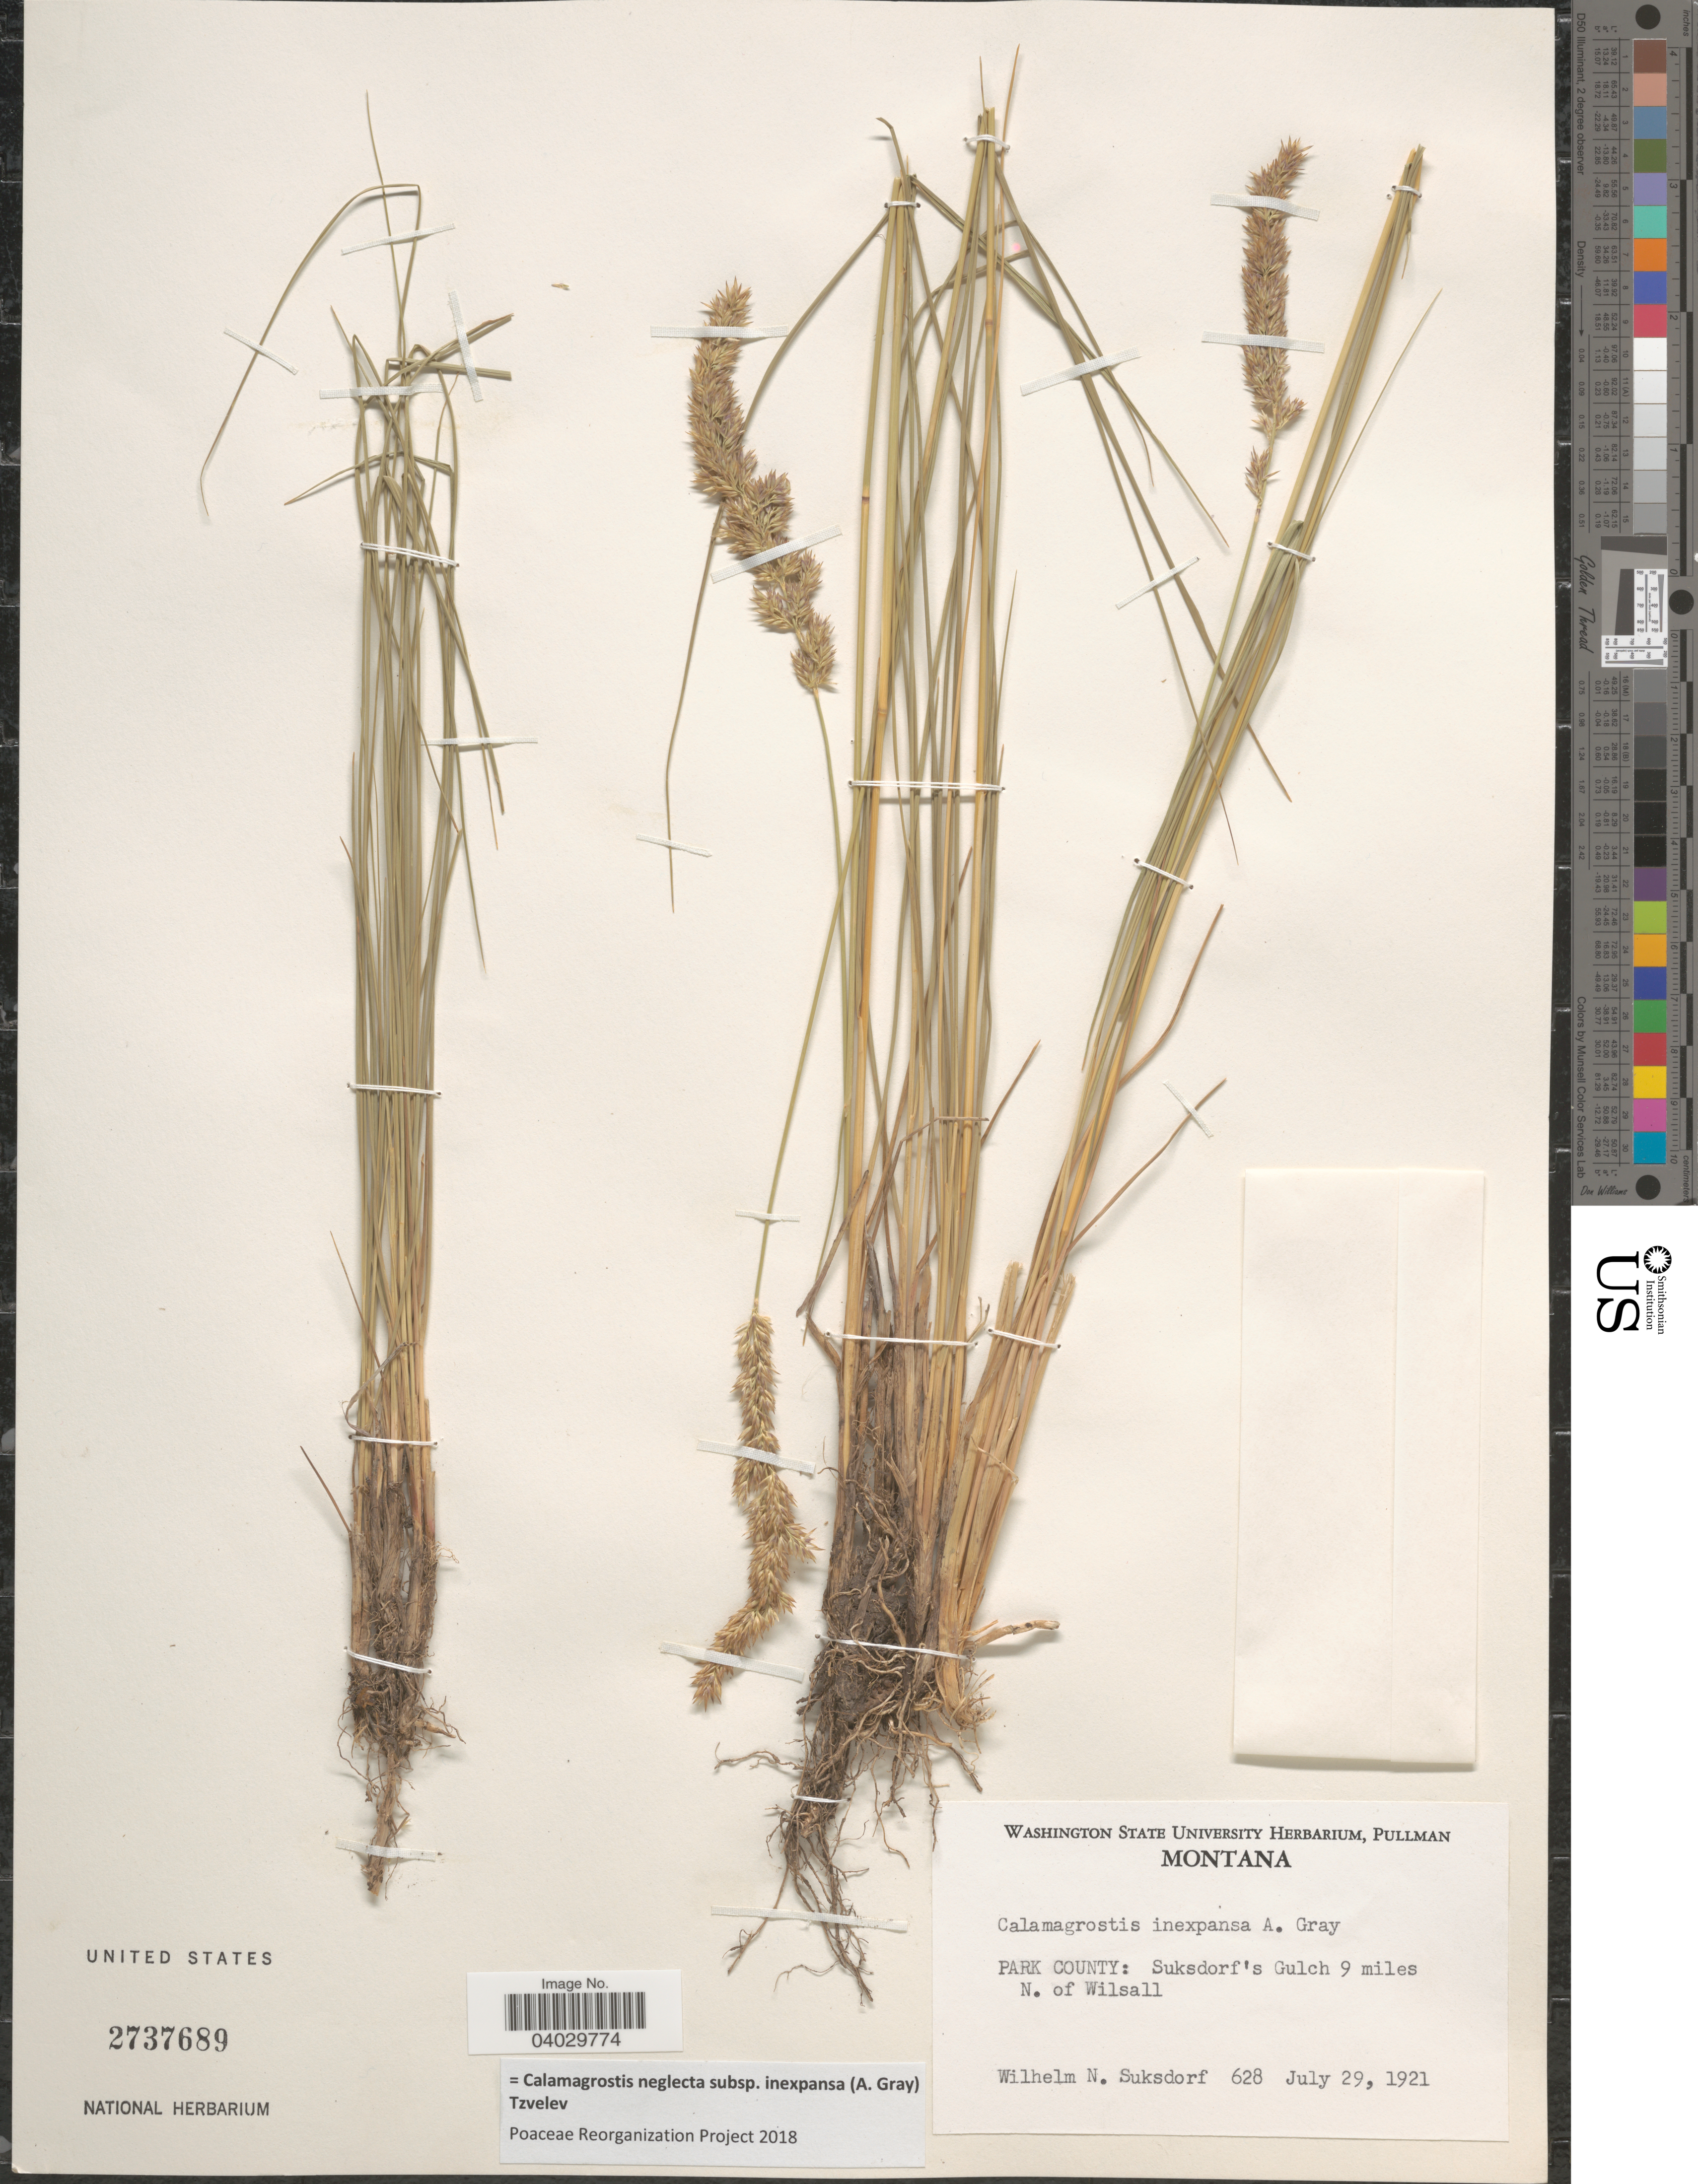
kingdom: Plantae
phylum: Tracheophyta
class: Liliopsida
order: Poales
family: Poaceae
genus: Calamagrostis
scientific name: Calamagrostis neglecta subsp. inexpansa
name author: (A. Gray) Tzvelev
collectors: W. N. Suksdorf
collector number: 628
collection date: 1921-07-29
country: United States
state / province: Montana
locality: Park County: Suksdorf's Gulch 9 miles N. of Wilsall.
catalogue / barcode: US 2737689